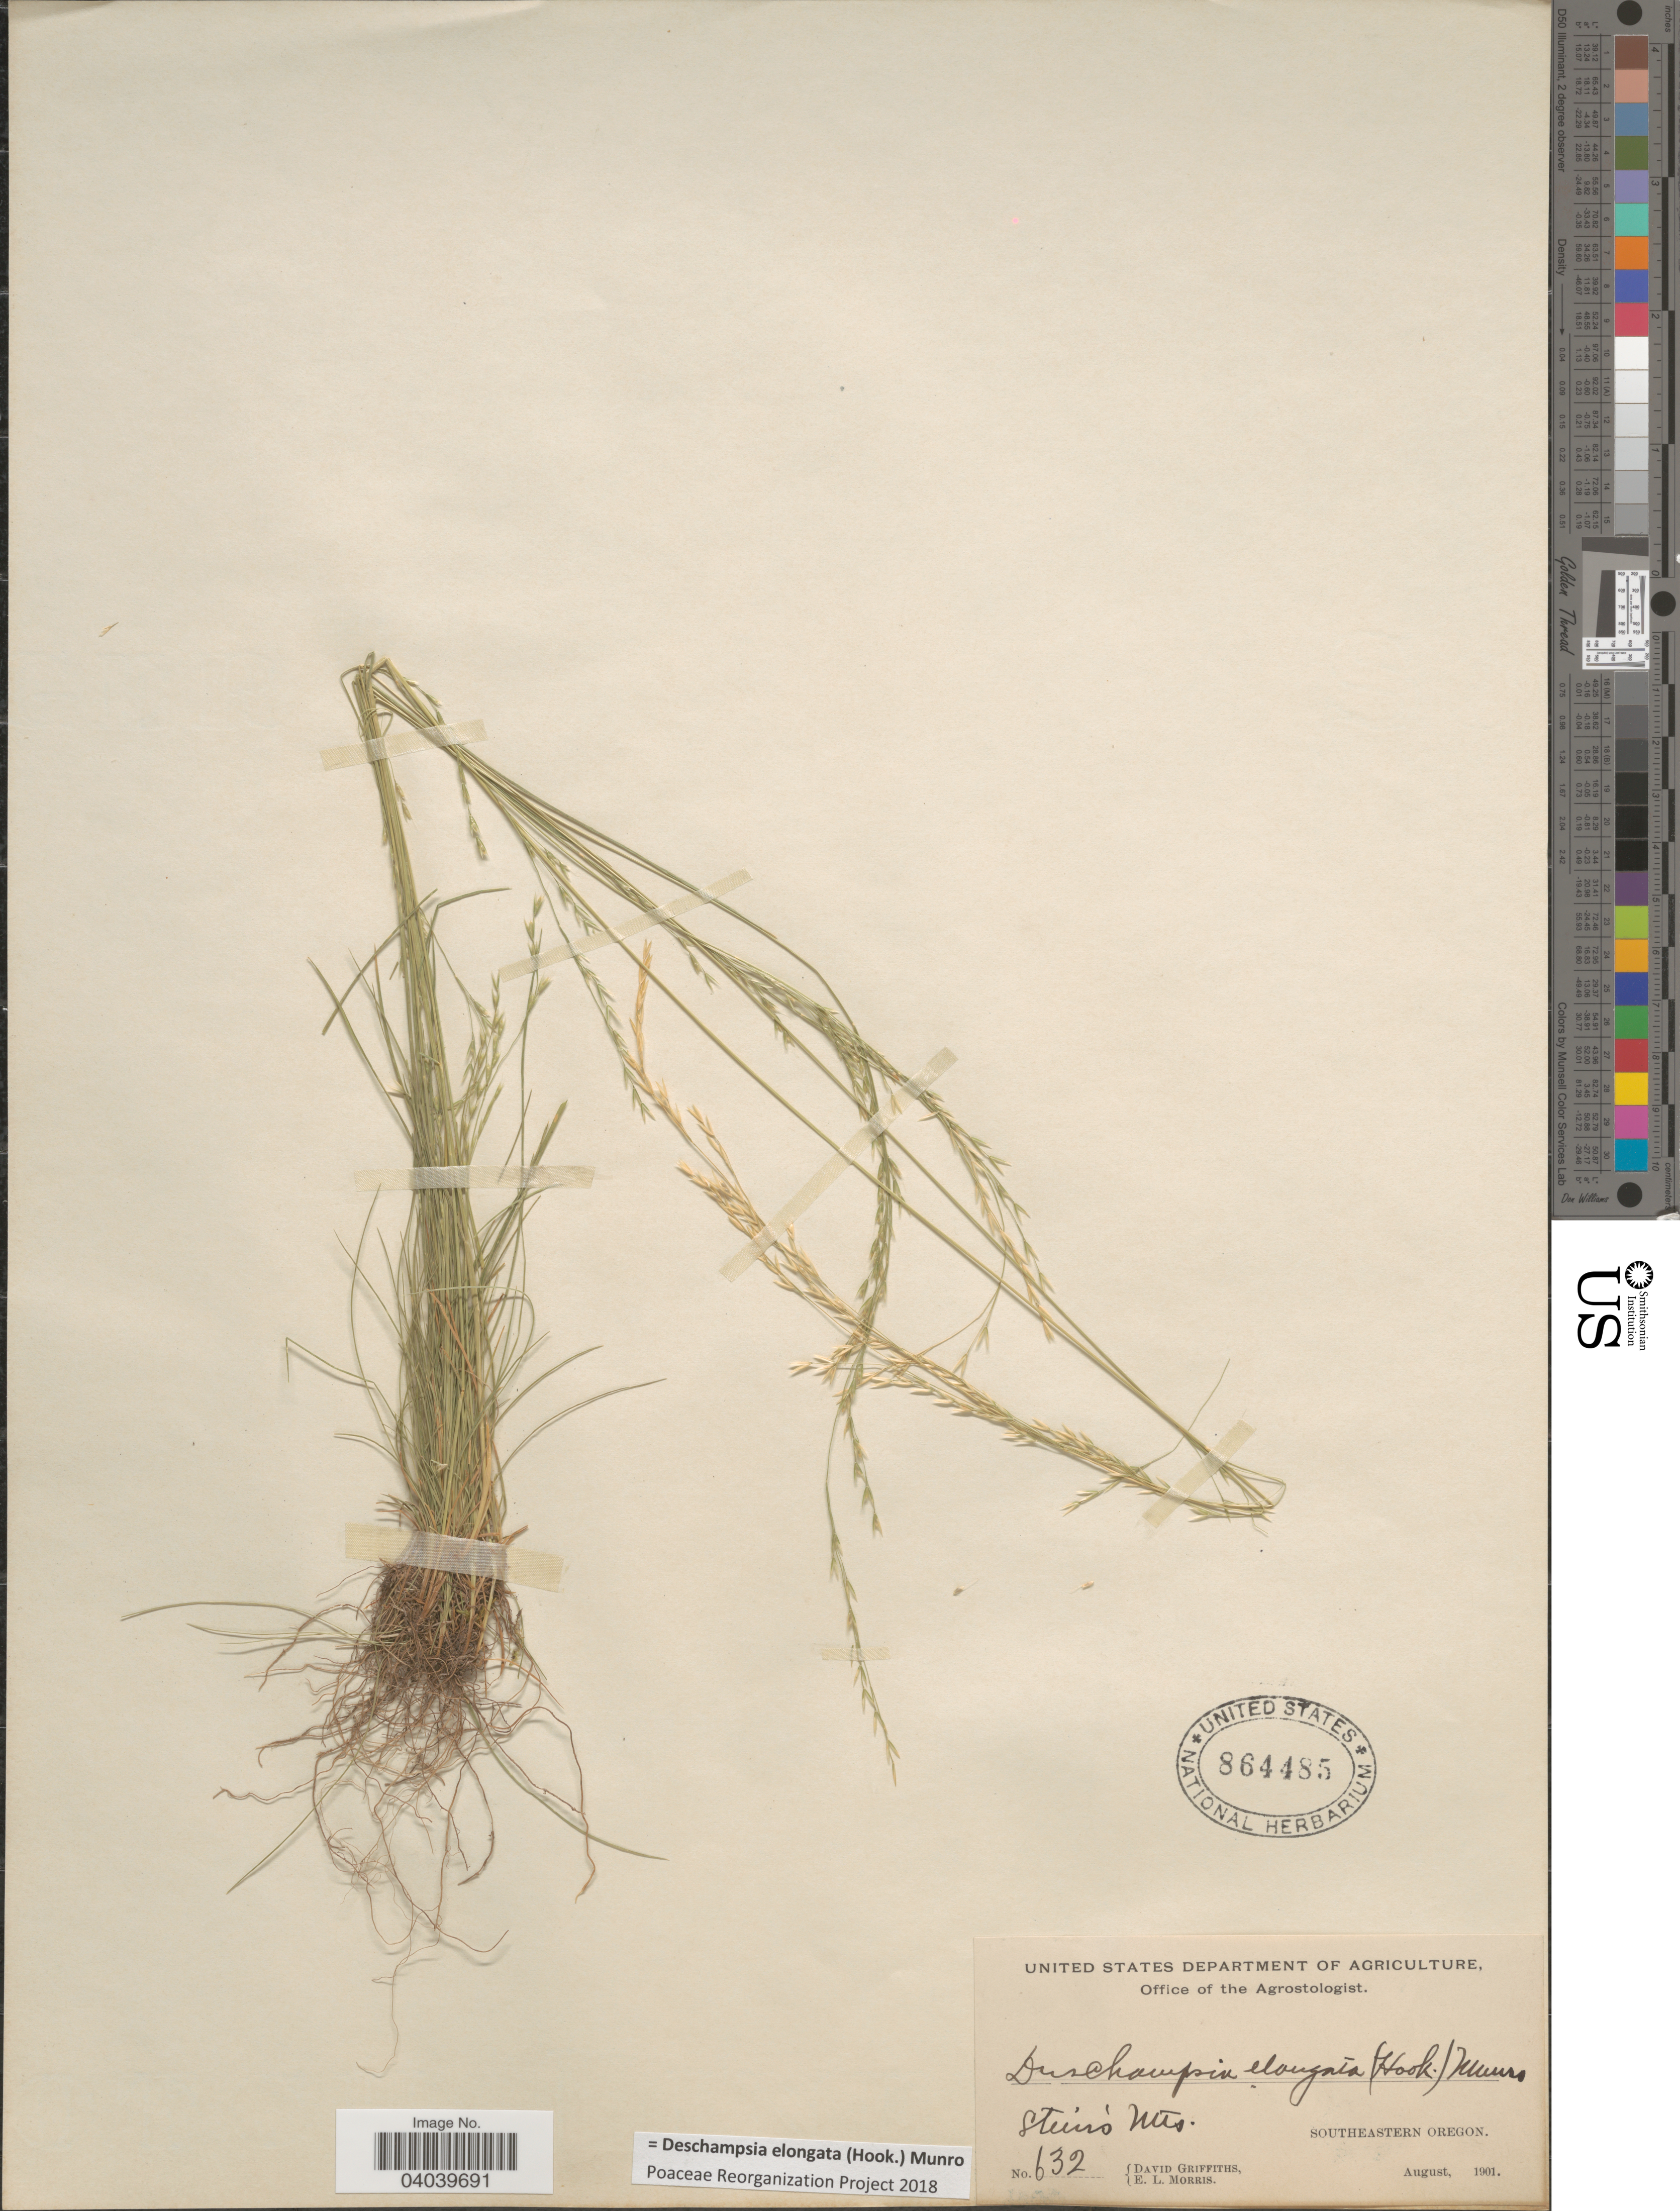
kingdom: Plantae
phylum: Tracheophyta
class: Liliopsida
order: Poales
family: Poaceae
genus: Deschampsia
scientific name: Deschampsia elongata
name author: (Hook.) Munro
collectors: D. Griffiths & E. Morris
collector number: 632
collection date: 1901-08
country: United States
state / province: Oregon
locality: Stein's Mts. Southeastern Oregon.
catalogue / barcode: US 864485